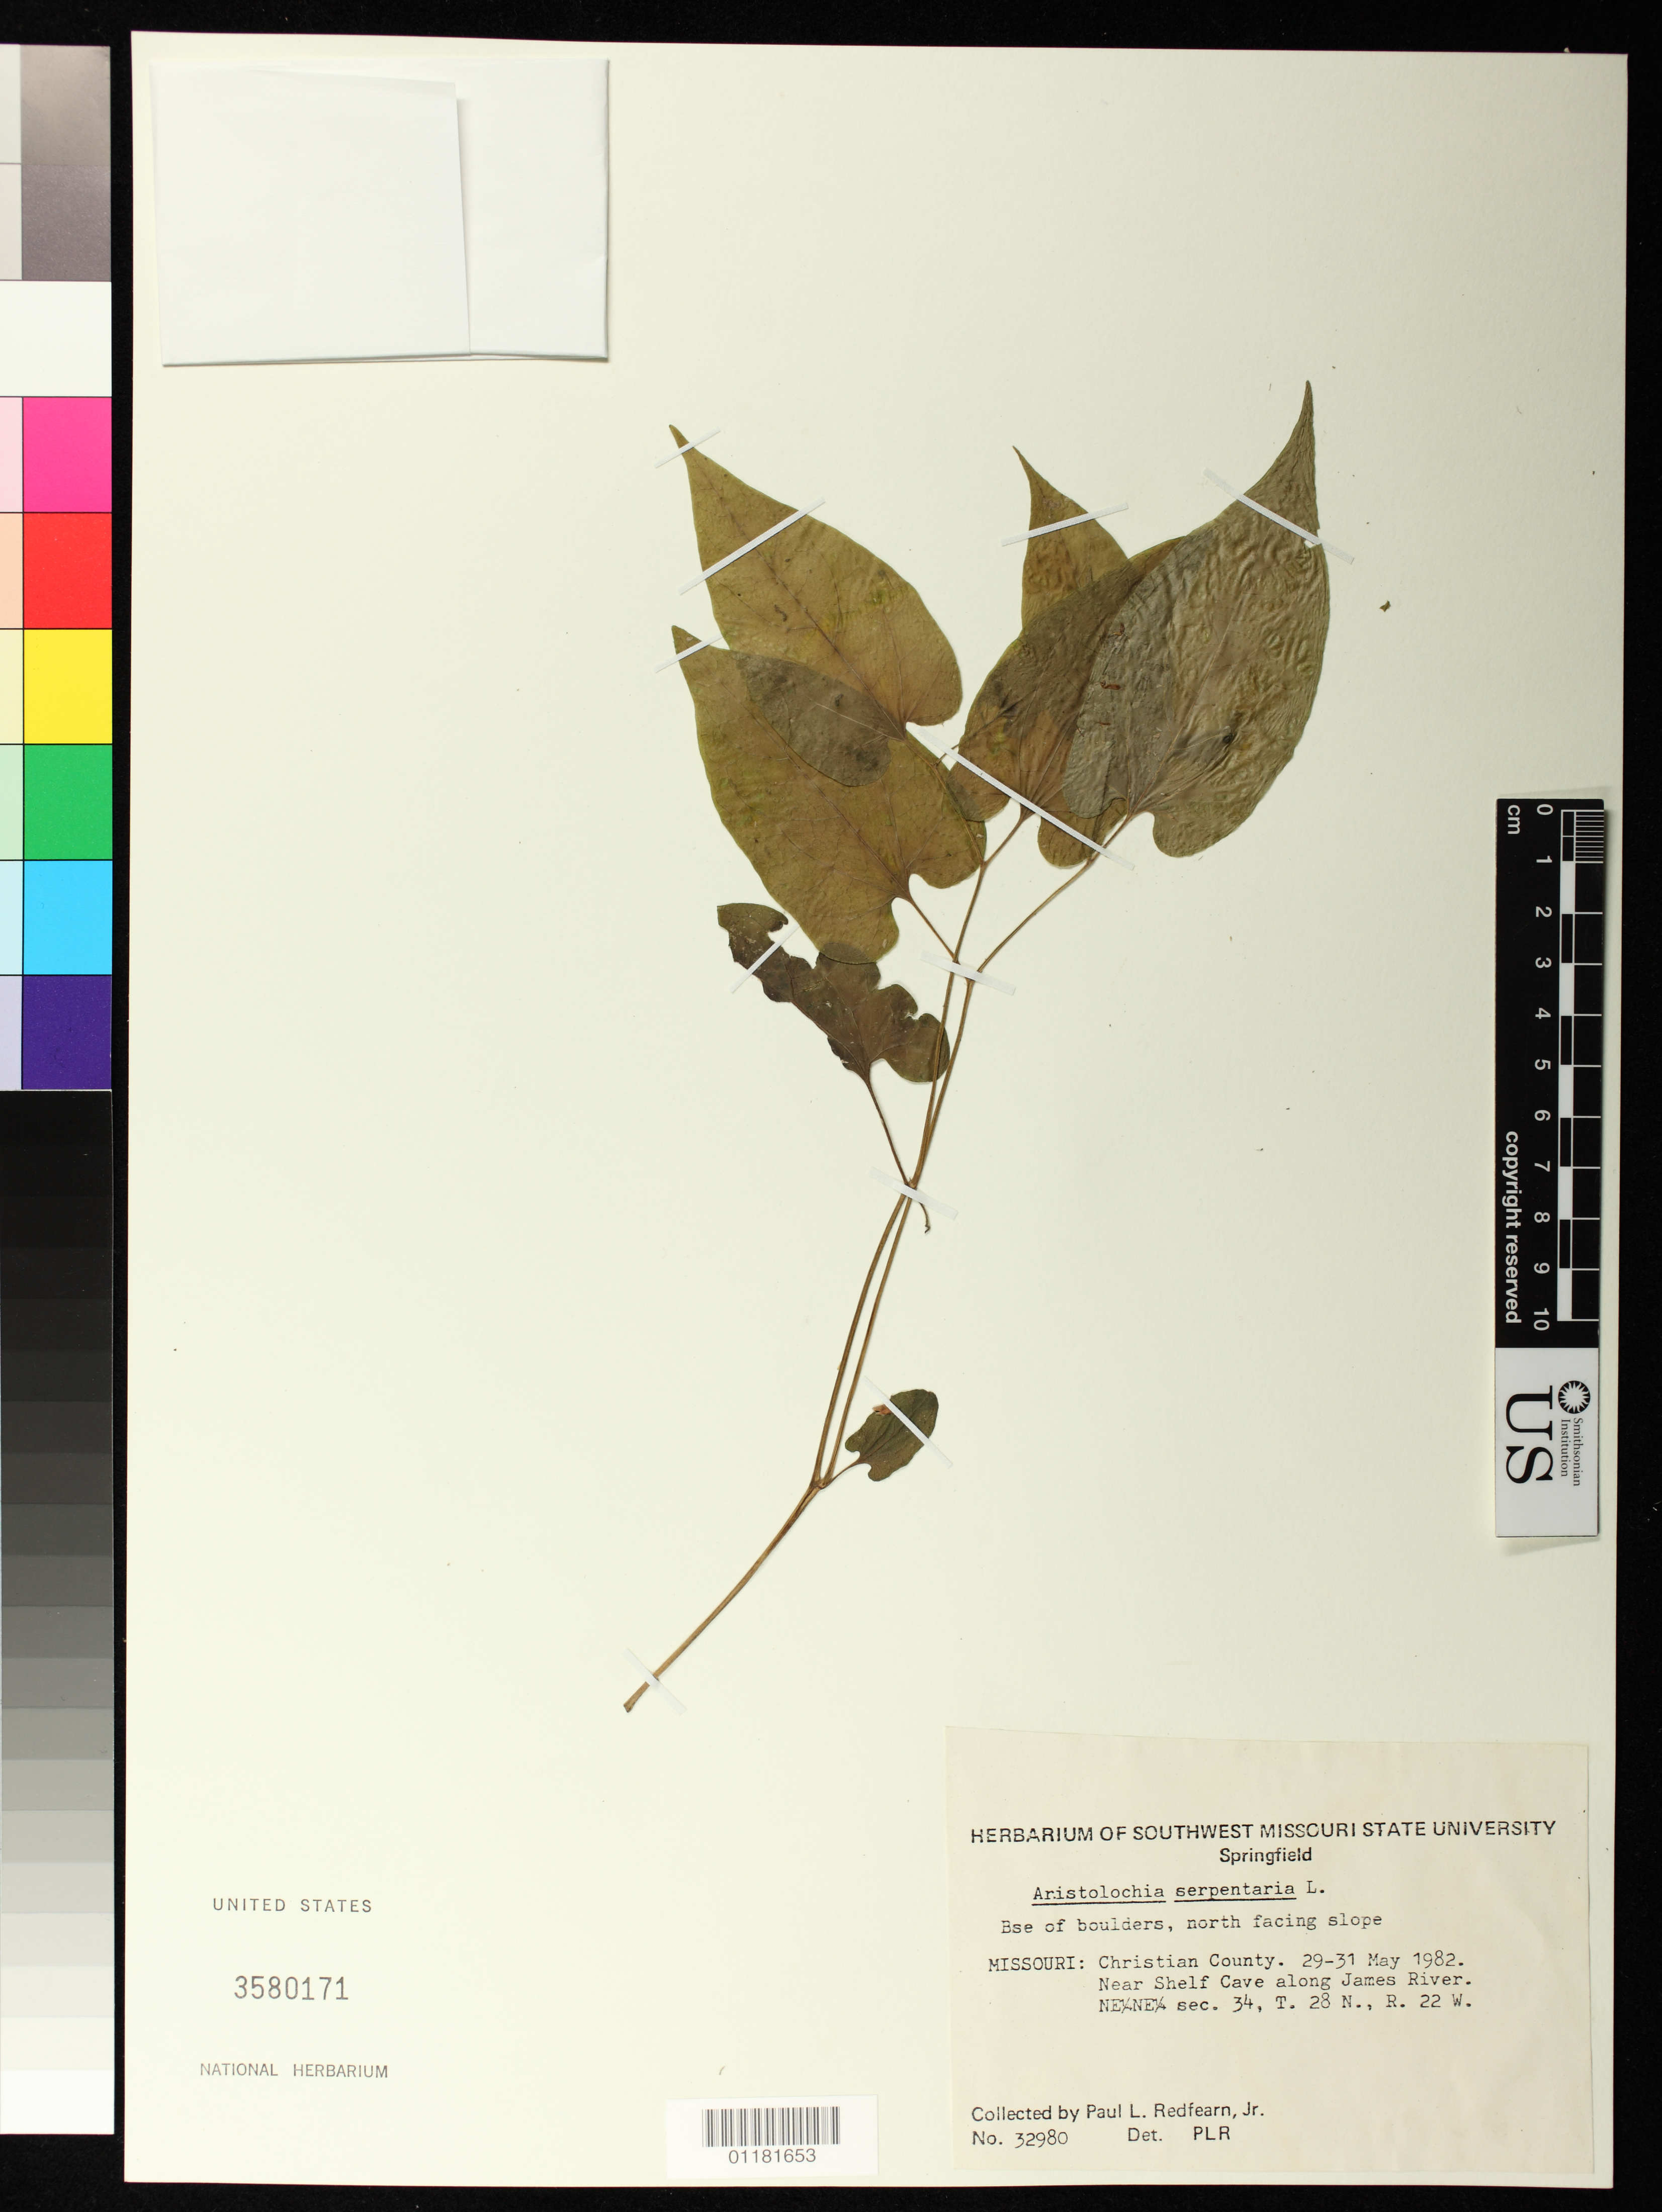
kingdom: Plantae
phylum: Tracheophyta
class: Magnoliopsida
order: Piperales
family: Aristolochiaceae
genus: Aristolochia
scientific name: Aristolochia serpentaria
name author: L.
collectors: P. L. Redfearn Jr.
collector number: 32980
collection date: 1982-05-29/1982-05-31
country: United States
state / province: Missouri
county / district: Christian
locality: NE1/4NE1/4 sec. 34, T. 28 N., R. 22 W. Christian County. Near Shelf Cave along James River. Bse of boulders, north facing slope.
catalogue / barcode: US 3580171